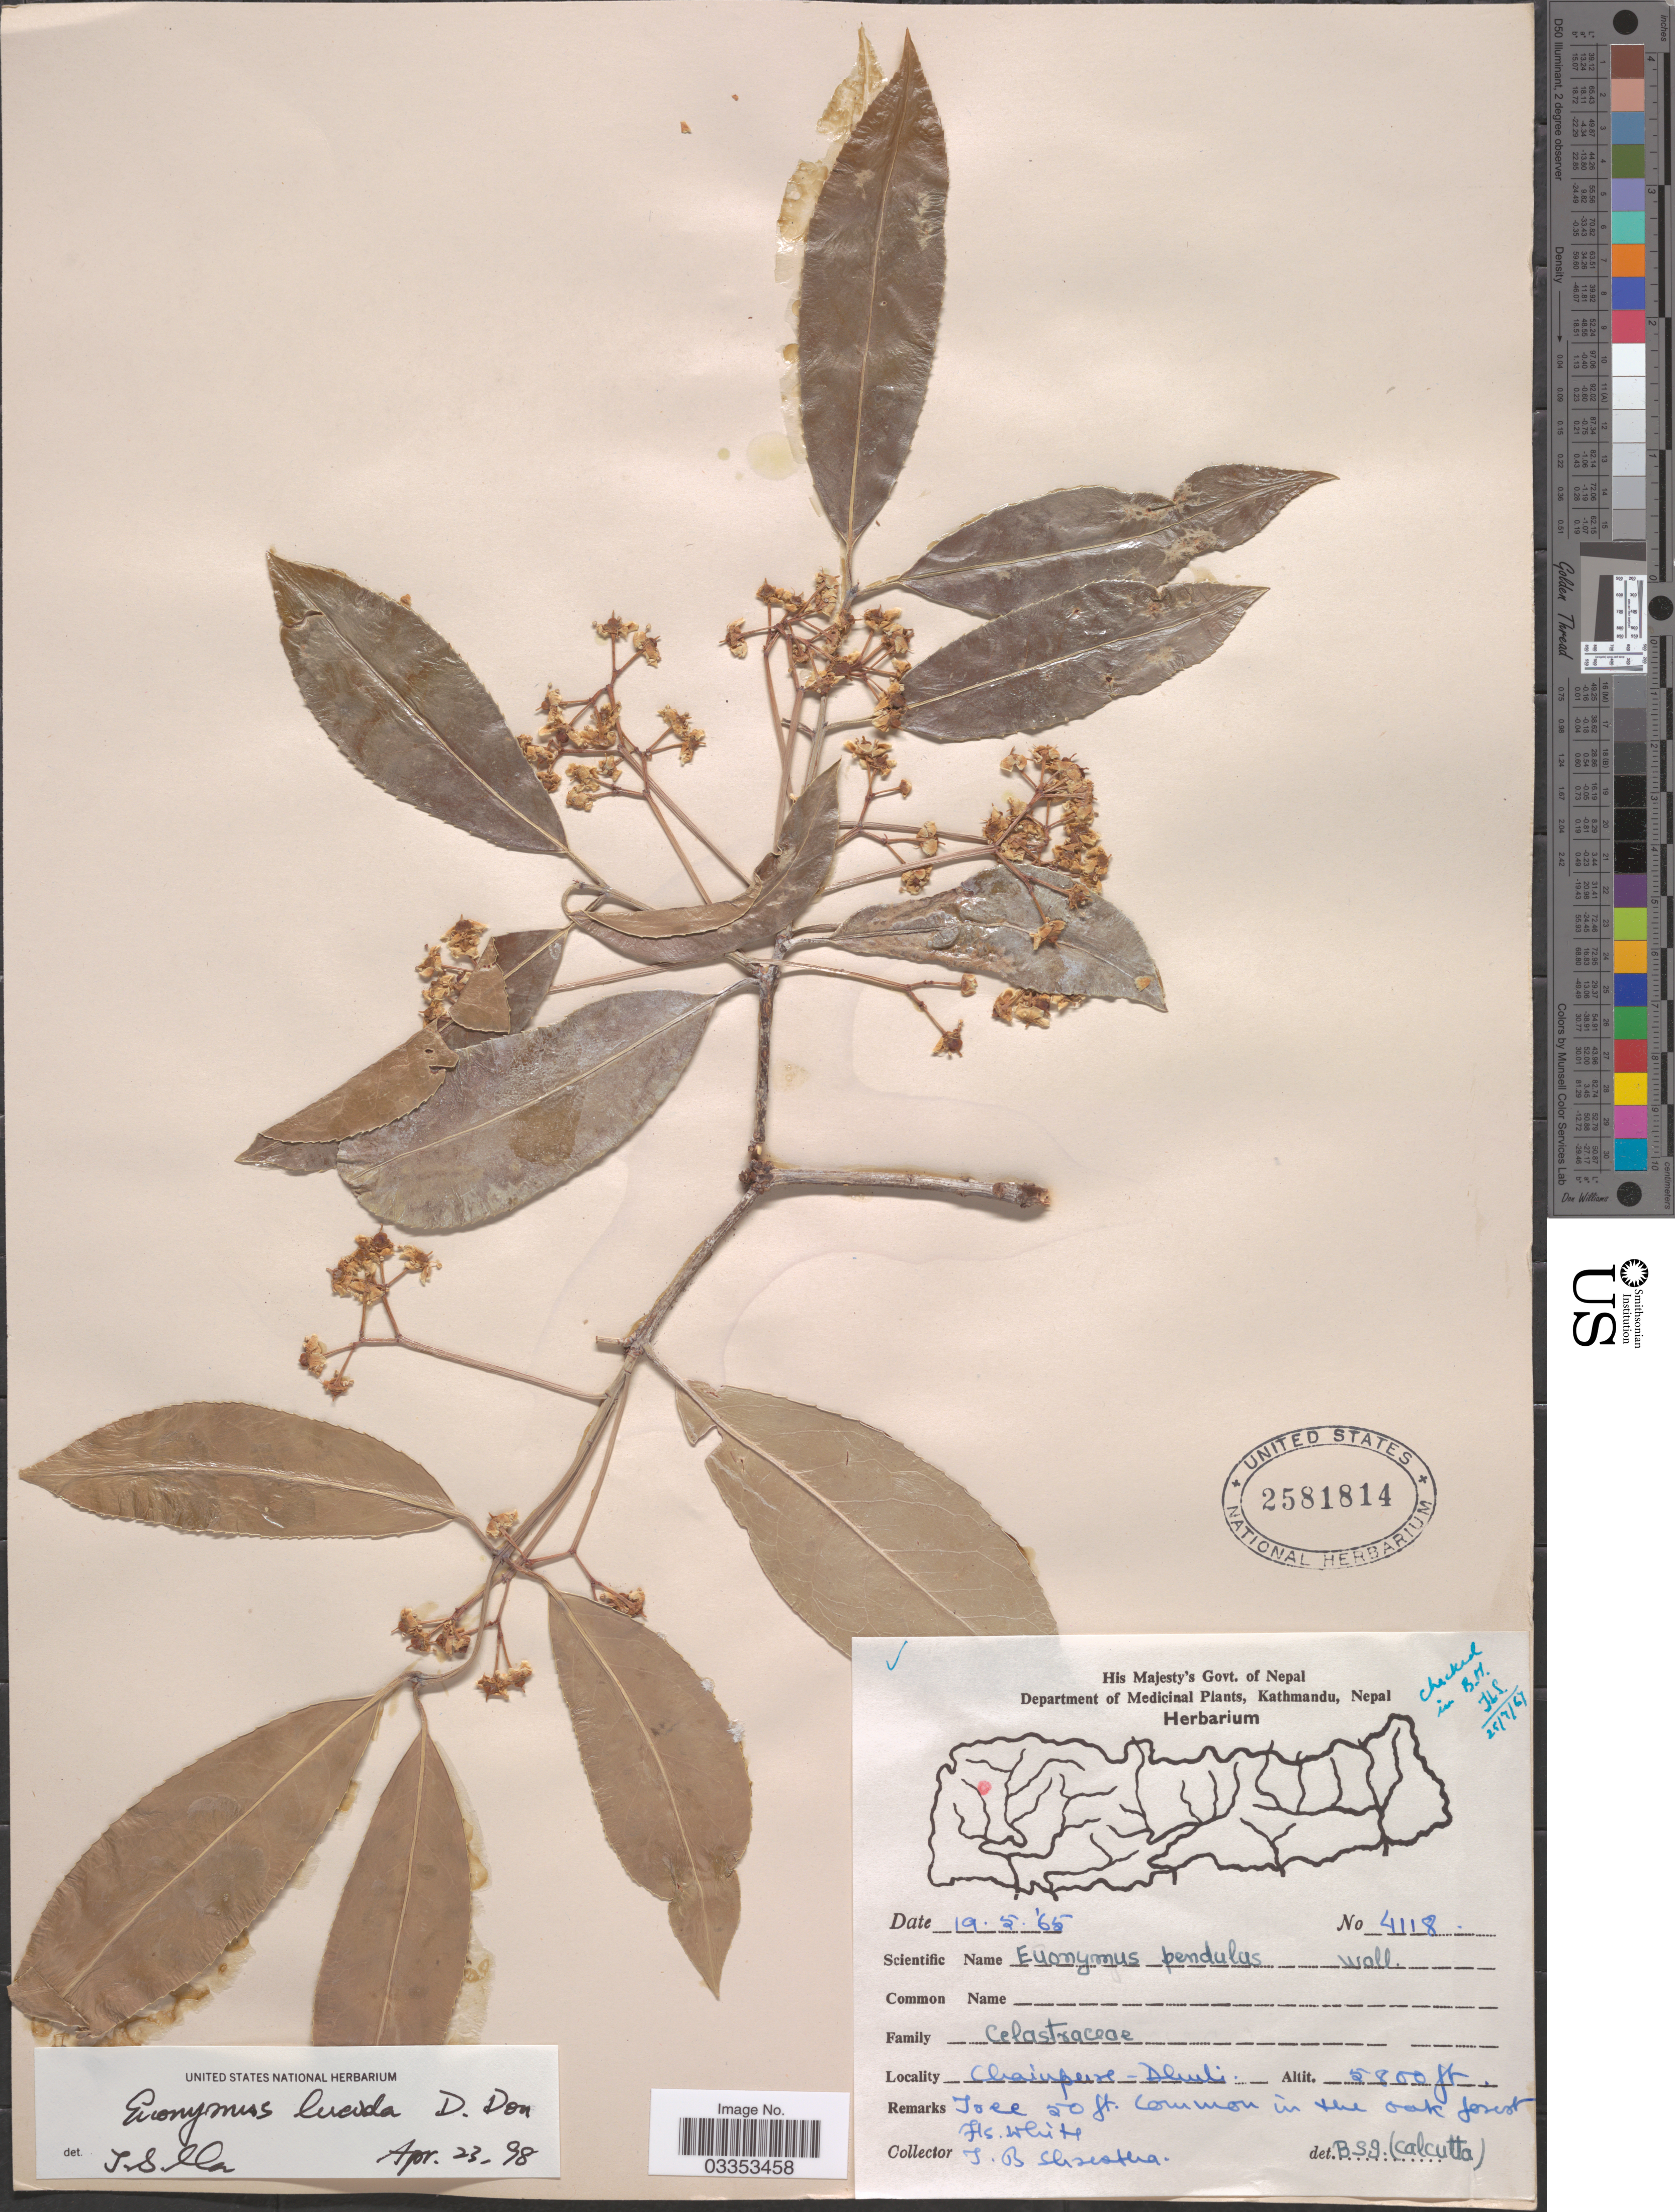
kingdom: Plantae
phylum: Tracheophyta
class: Magnoliopsida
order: Celastrales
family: Celastraceae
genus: Euonymus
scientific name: Euonymus lucidus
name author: D. Don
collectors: T. B. Shrestha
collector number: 4118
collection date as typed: Transcribed d/m/y: 19/5/65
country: Nepal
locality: Chainpure-Dhuli.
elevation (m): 1768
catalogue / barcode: US 2581814